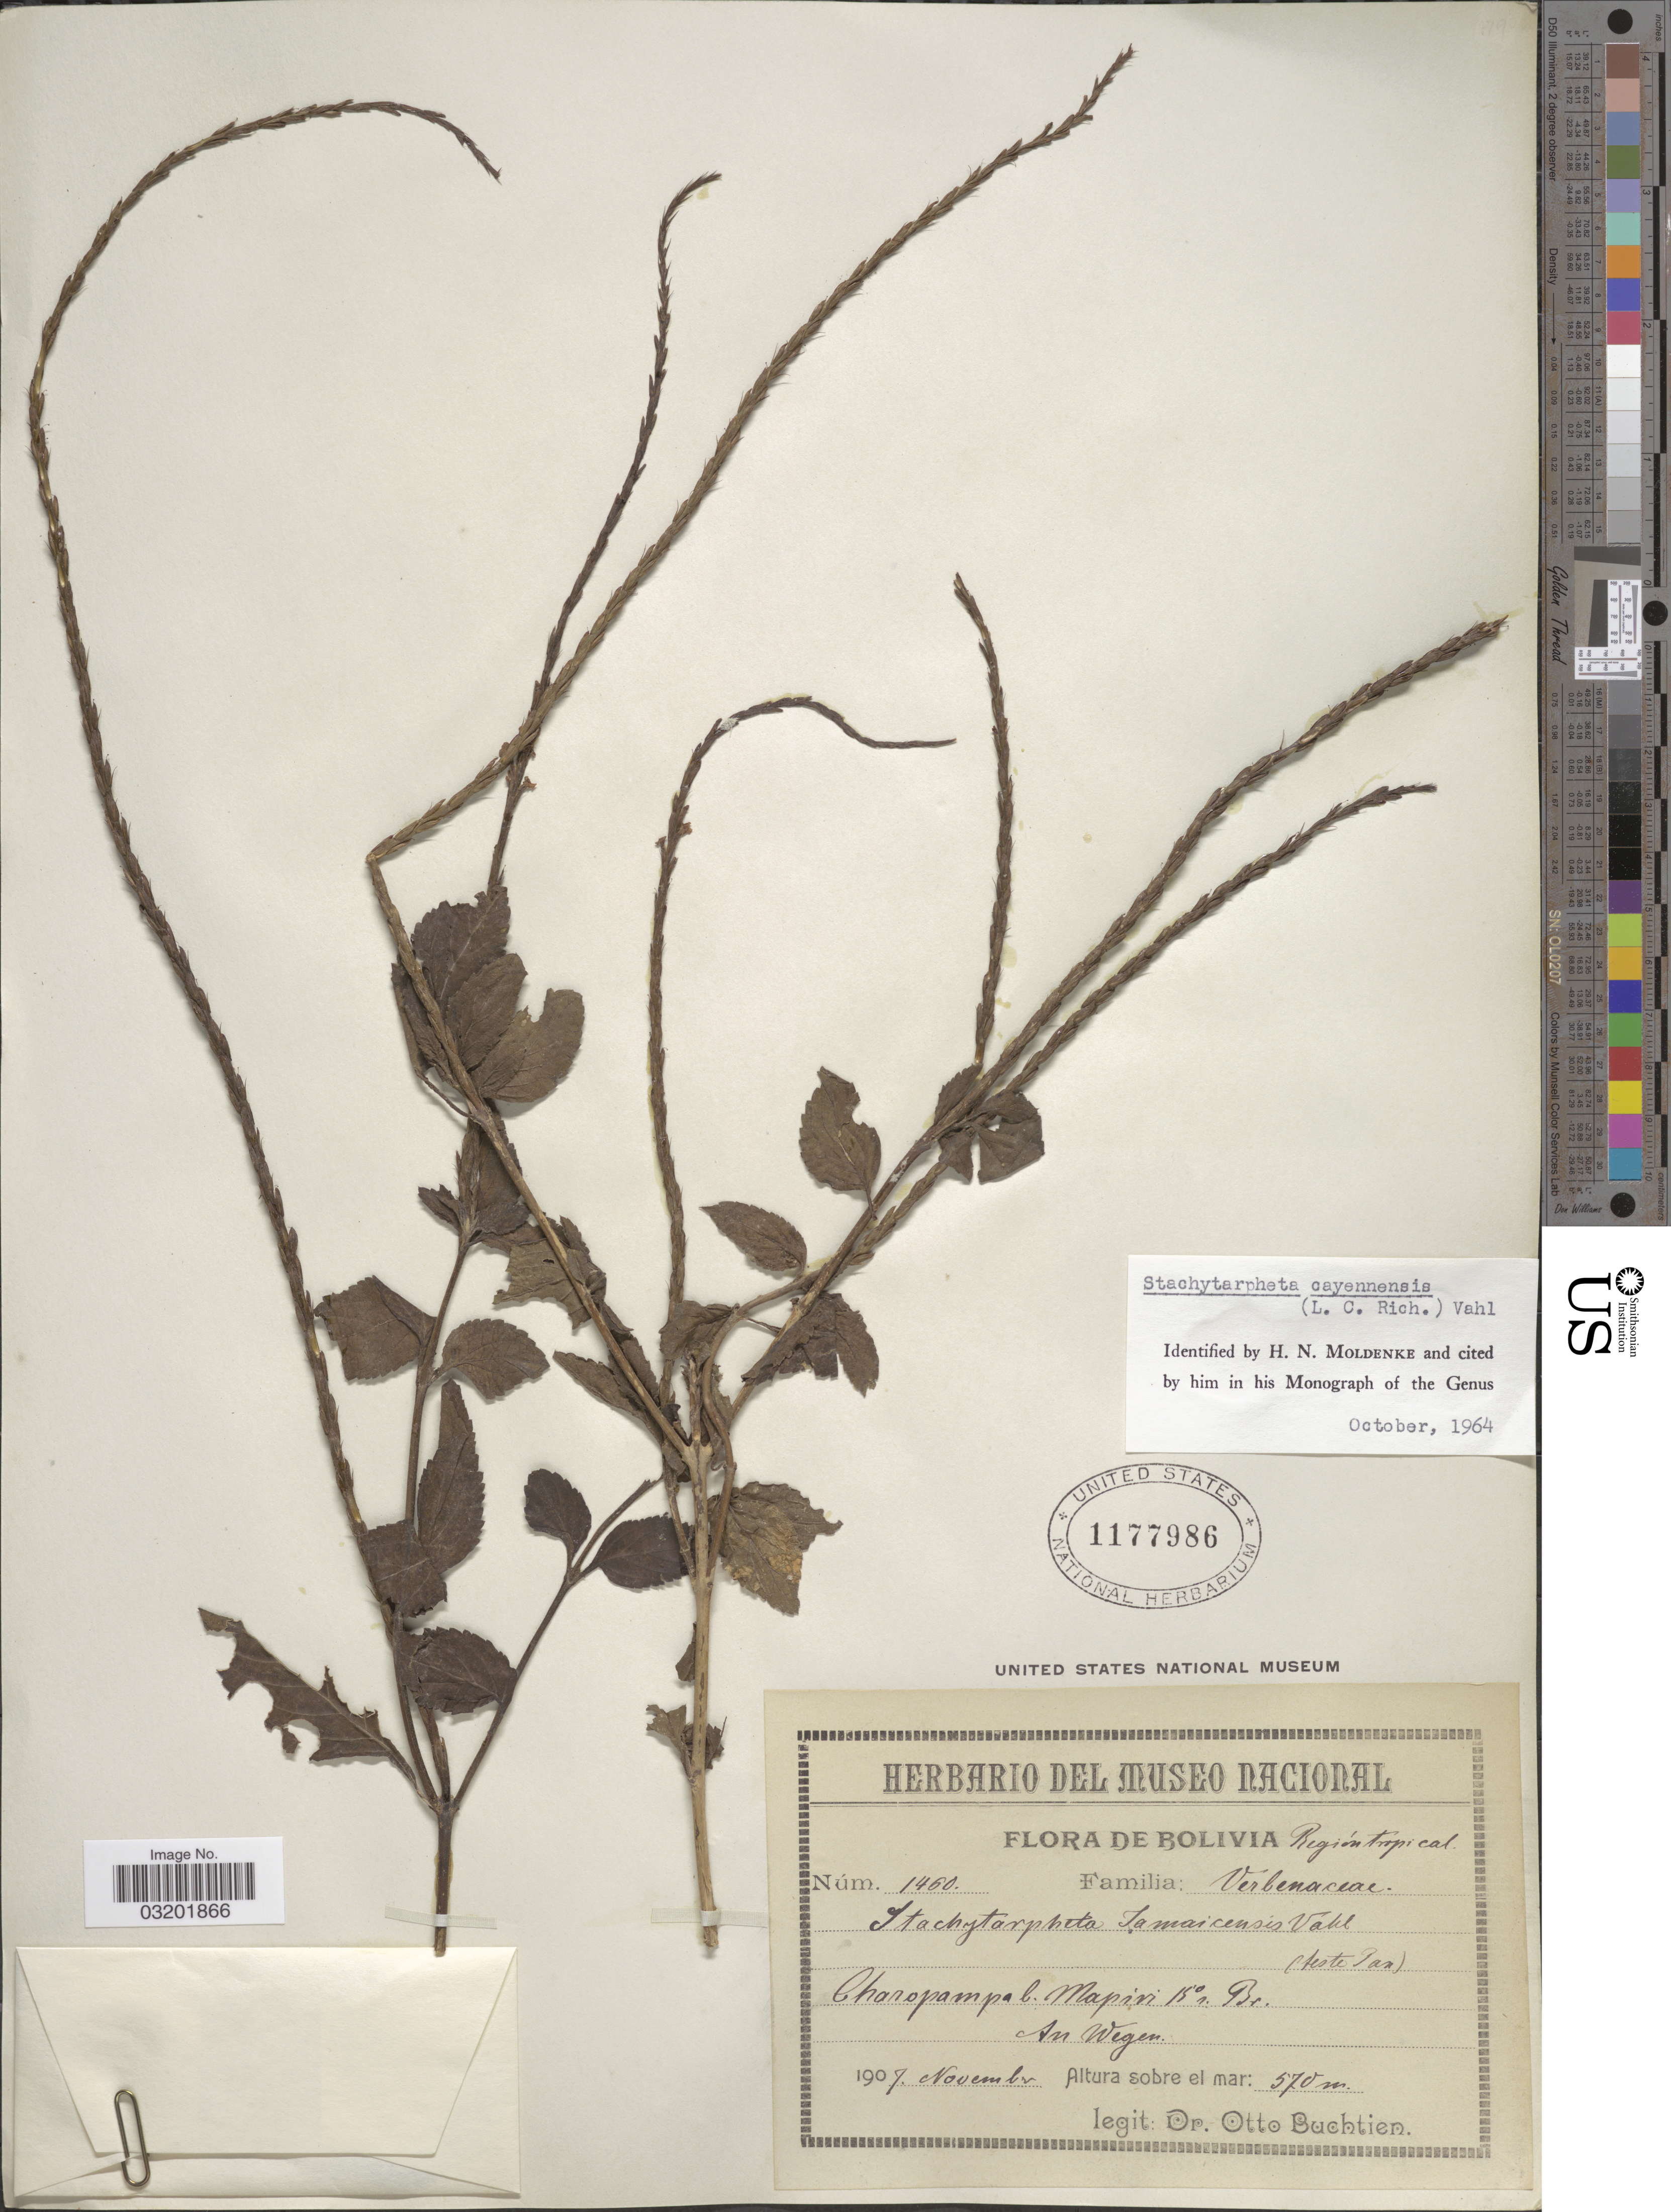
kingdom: Plantae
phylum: Tracheophyta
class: Magnoliopsida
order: Lamiales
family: Verbenaceae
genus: Stachytarpheta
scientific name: Stachytarpheta cayennensis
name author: (Rich.) Vahl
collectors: O. Buchtien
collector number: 1460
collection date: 1907-11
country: Bolivia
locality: Charopampa b. Mapiri 15ºs. Br. An Wegen.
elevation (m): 570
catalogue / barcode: US 1177986